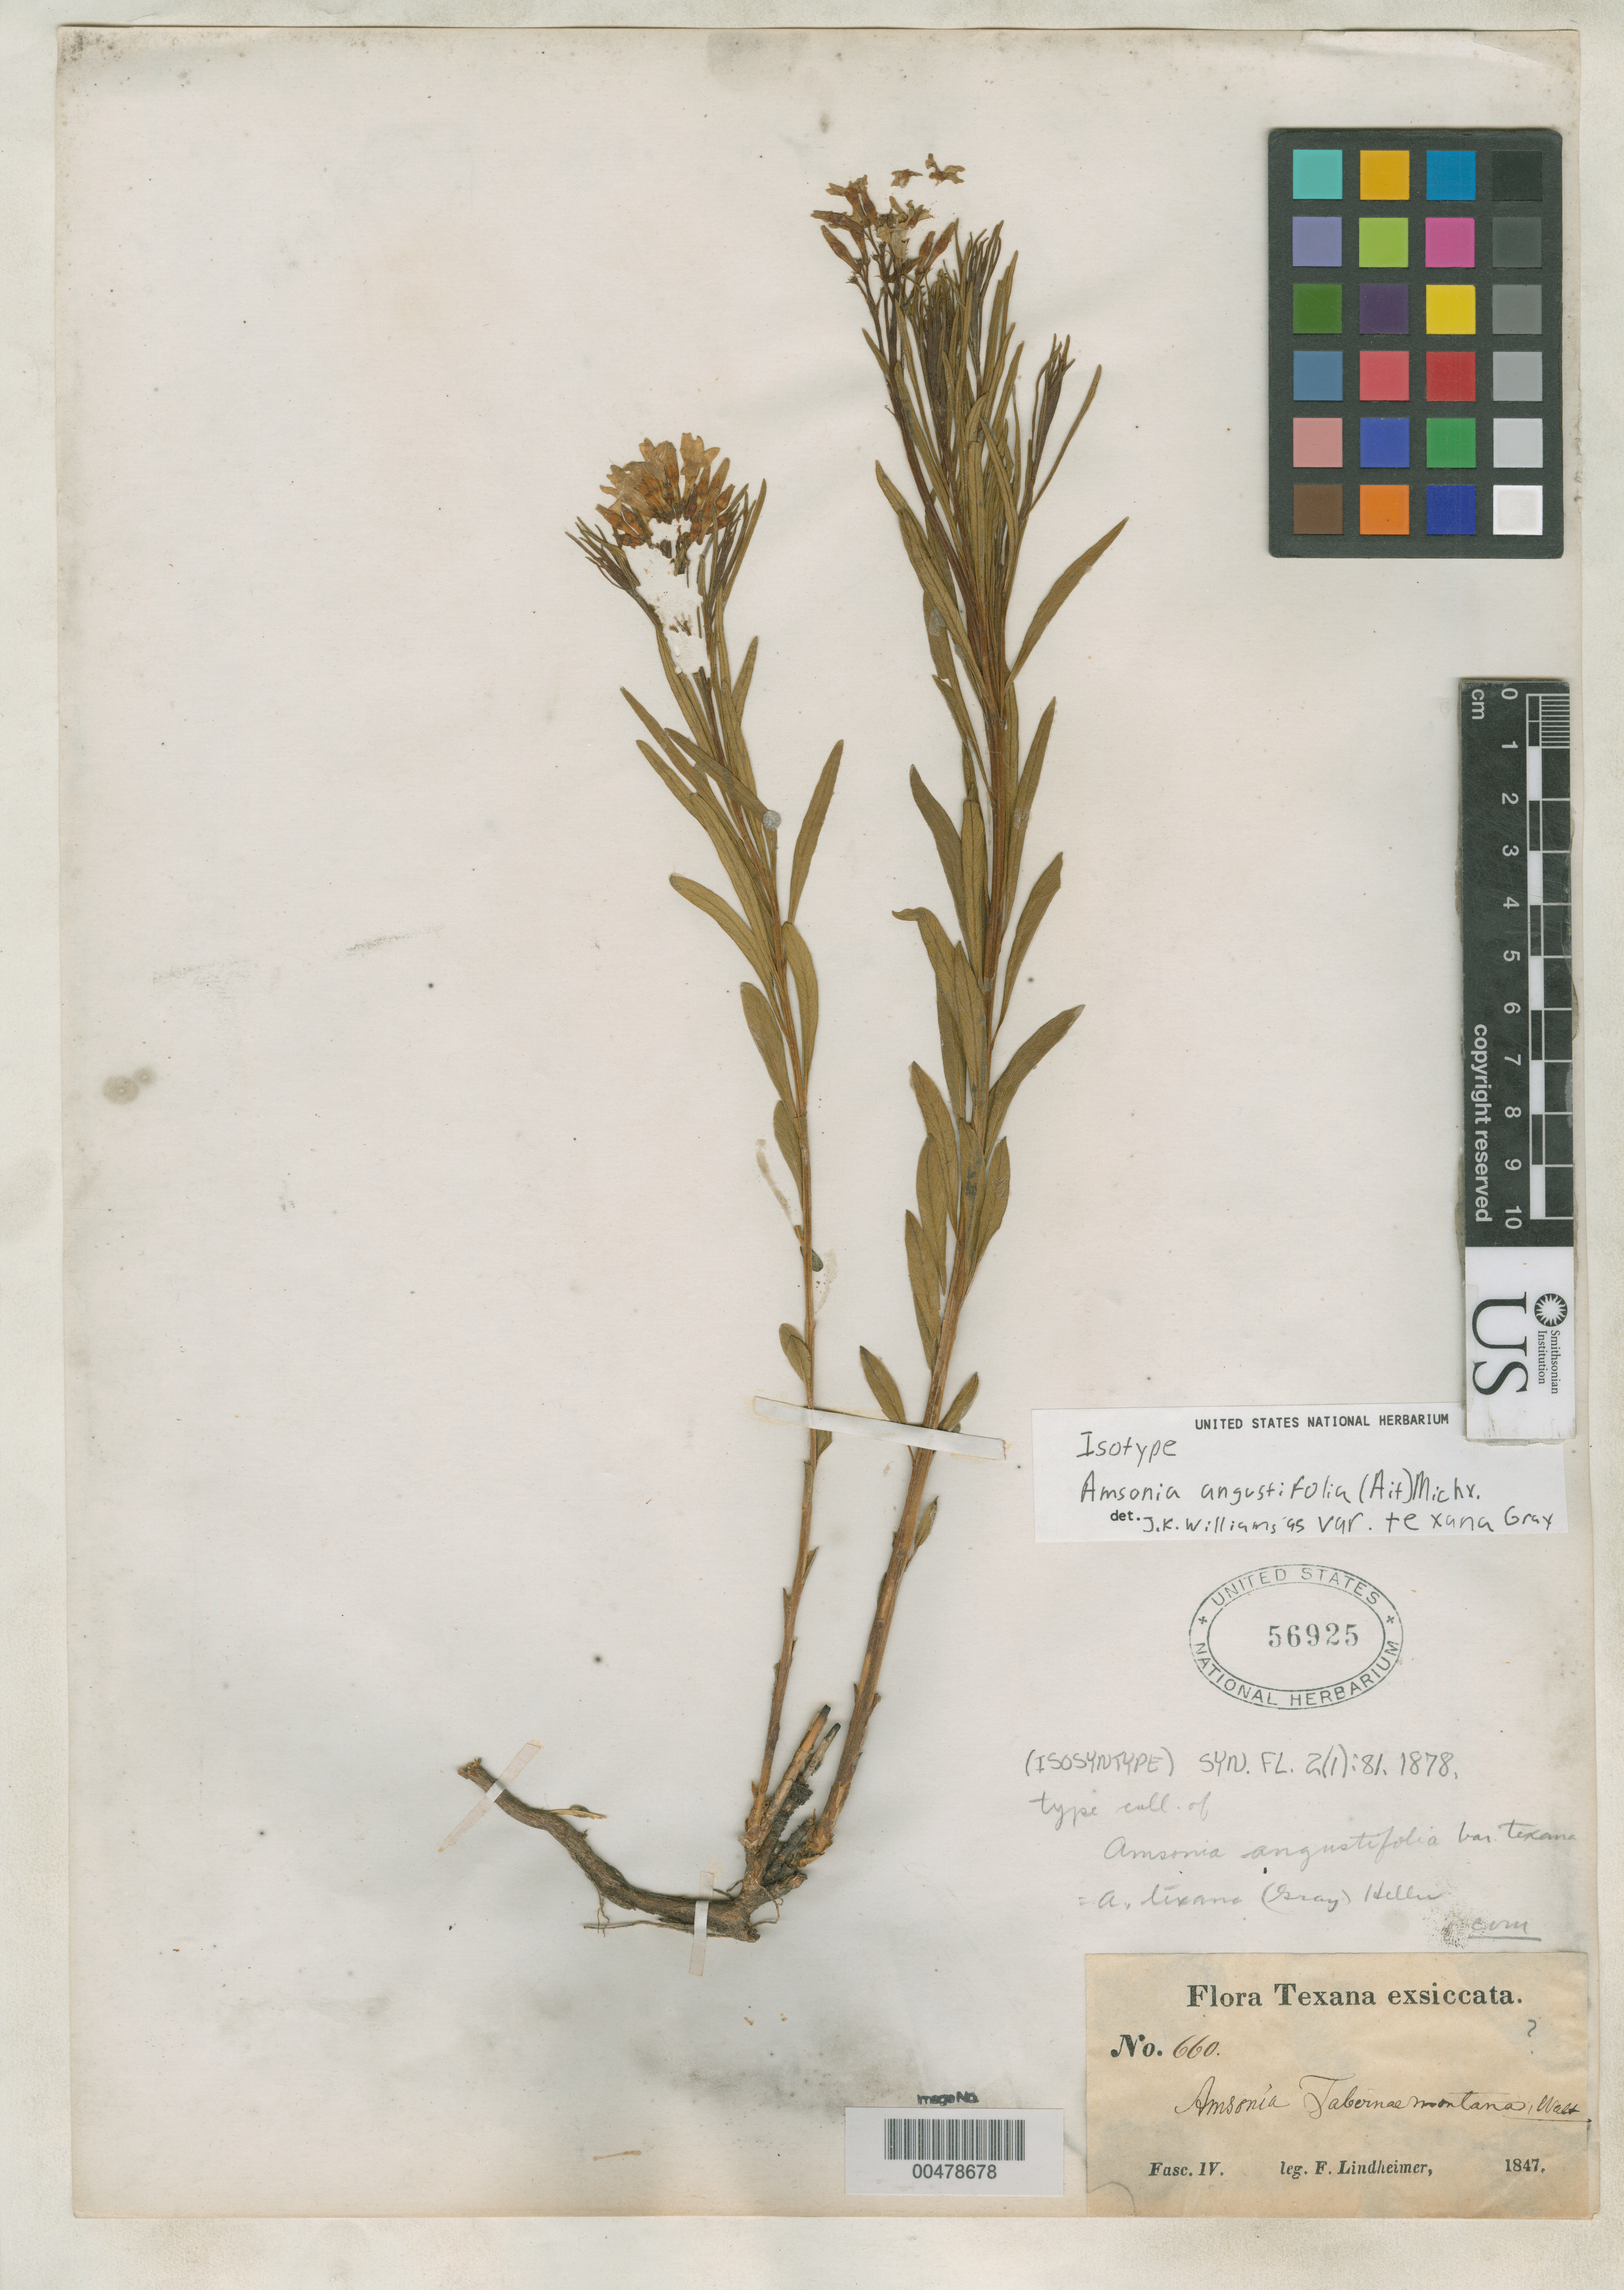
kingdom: Plantae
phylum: Tracheophyta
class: Magnoliopsida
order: Gentianales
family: Apocynaceae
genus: Amsonia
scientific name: Amsonia angustifolia var. texana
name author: A. Gray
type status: Isosyntype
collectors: F. J. Lindheimer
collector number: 660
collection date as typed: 1847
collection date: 1847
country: United States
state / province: Texas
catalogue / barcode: US 56925